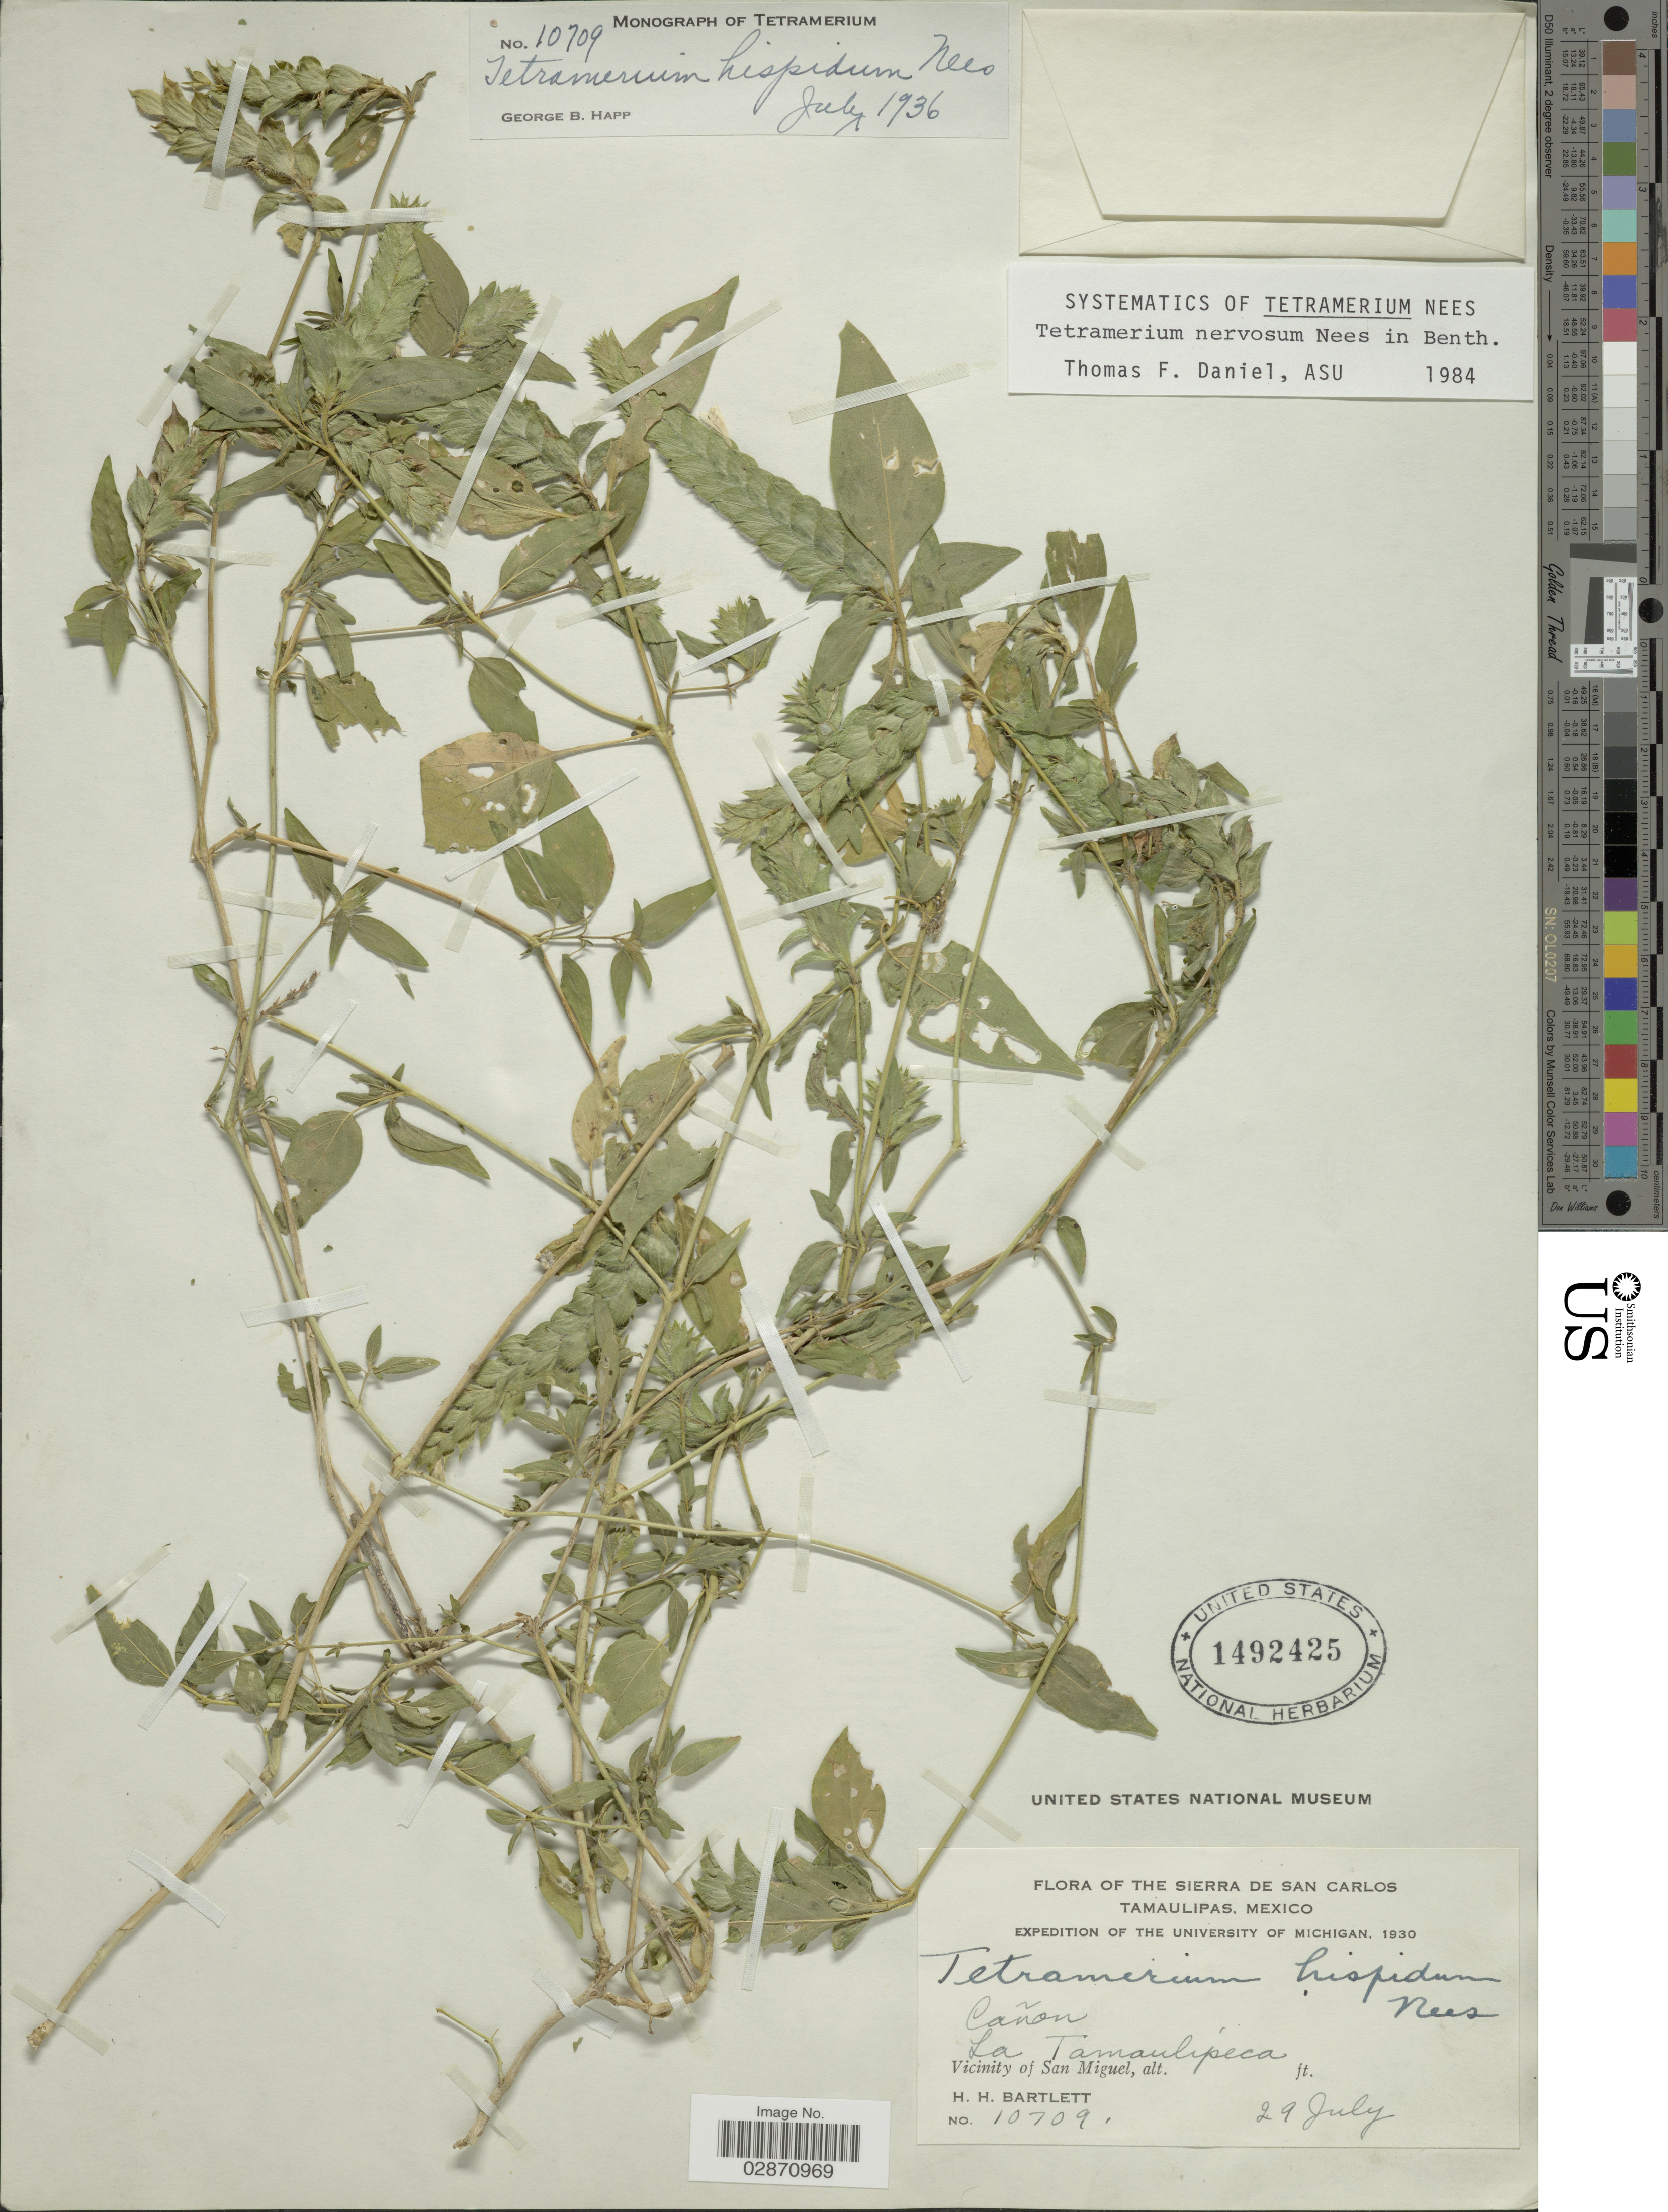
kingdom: Plantae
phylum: Tracheophyta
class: Magnoliopsida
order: Lamiales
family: Acanthaceae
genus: Tetramerium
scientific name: Tetramerium nervosum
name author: Nees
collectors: H. H. Bartlett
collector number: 10709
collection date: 1930-07-29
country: Mexico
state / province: Tamaulipas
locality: The Sierra de San Carlos, Cañon, La Tamaulipeca, Vicinity of San Miguel.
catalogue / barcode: US 1492425